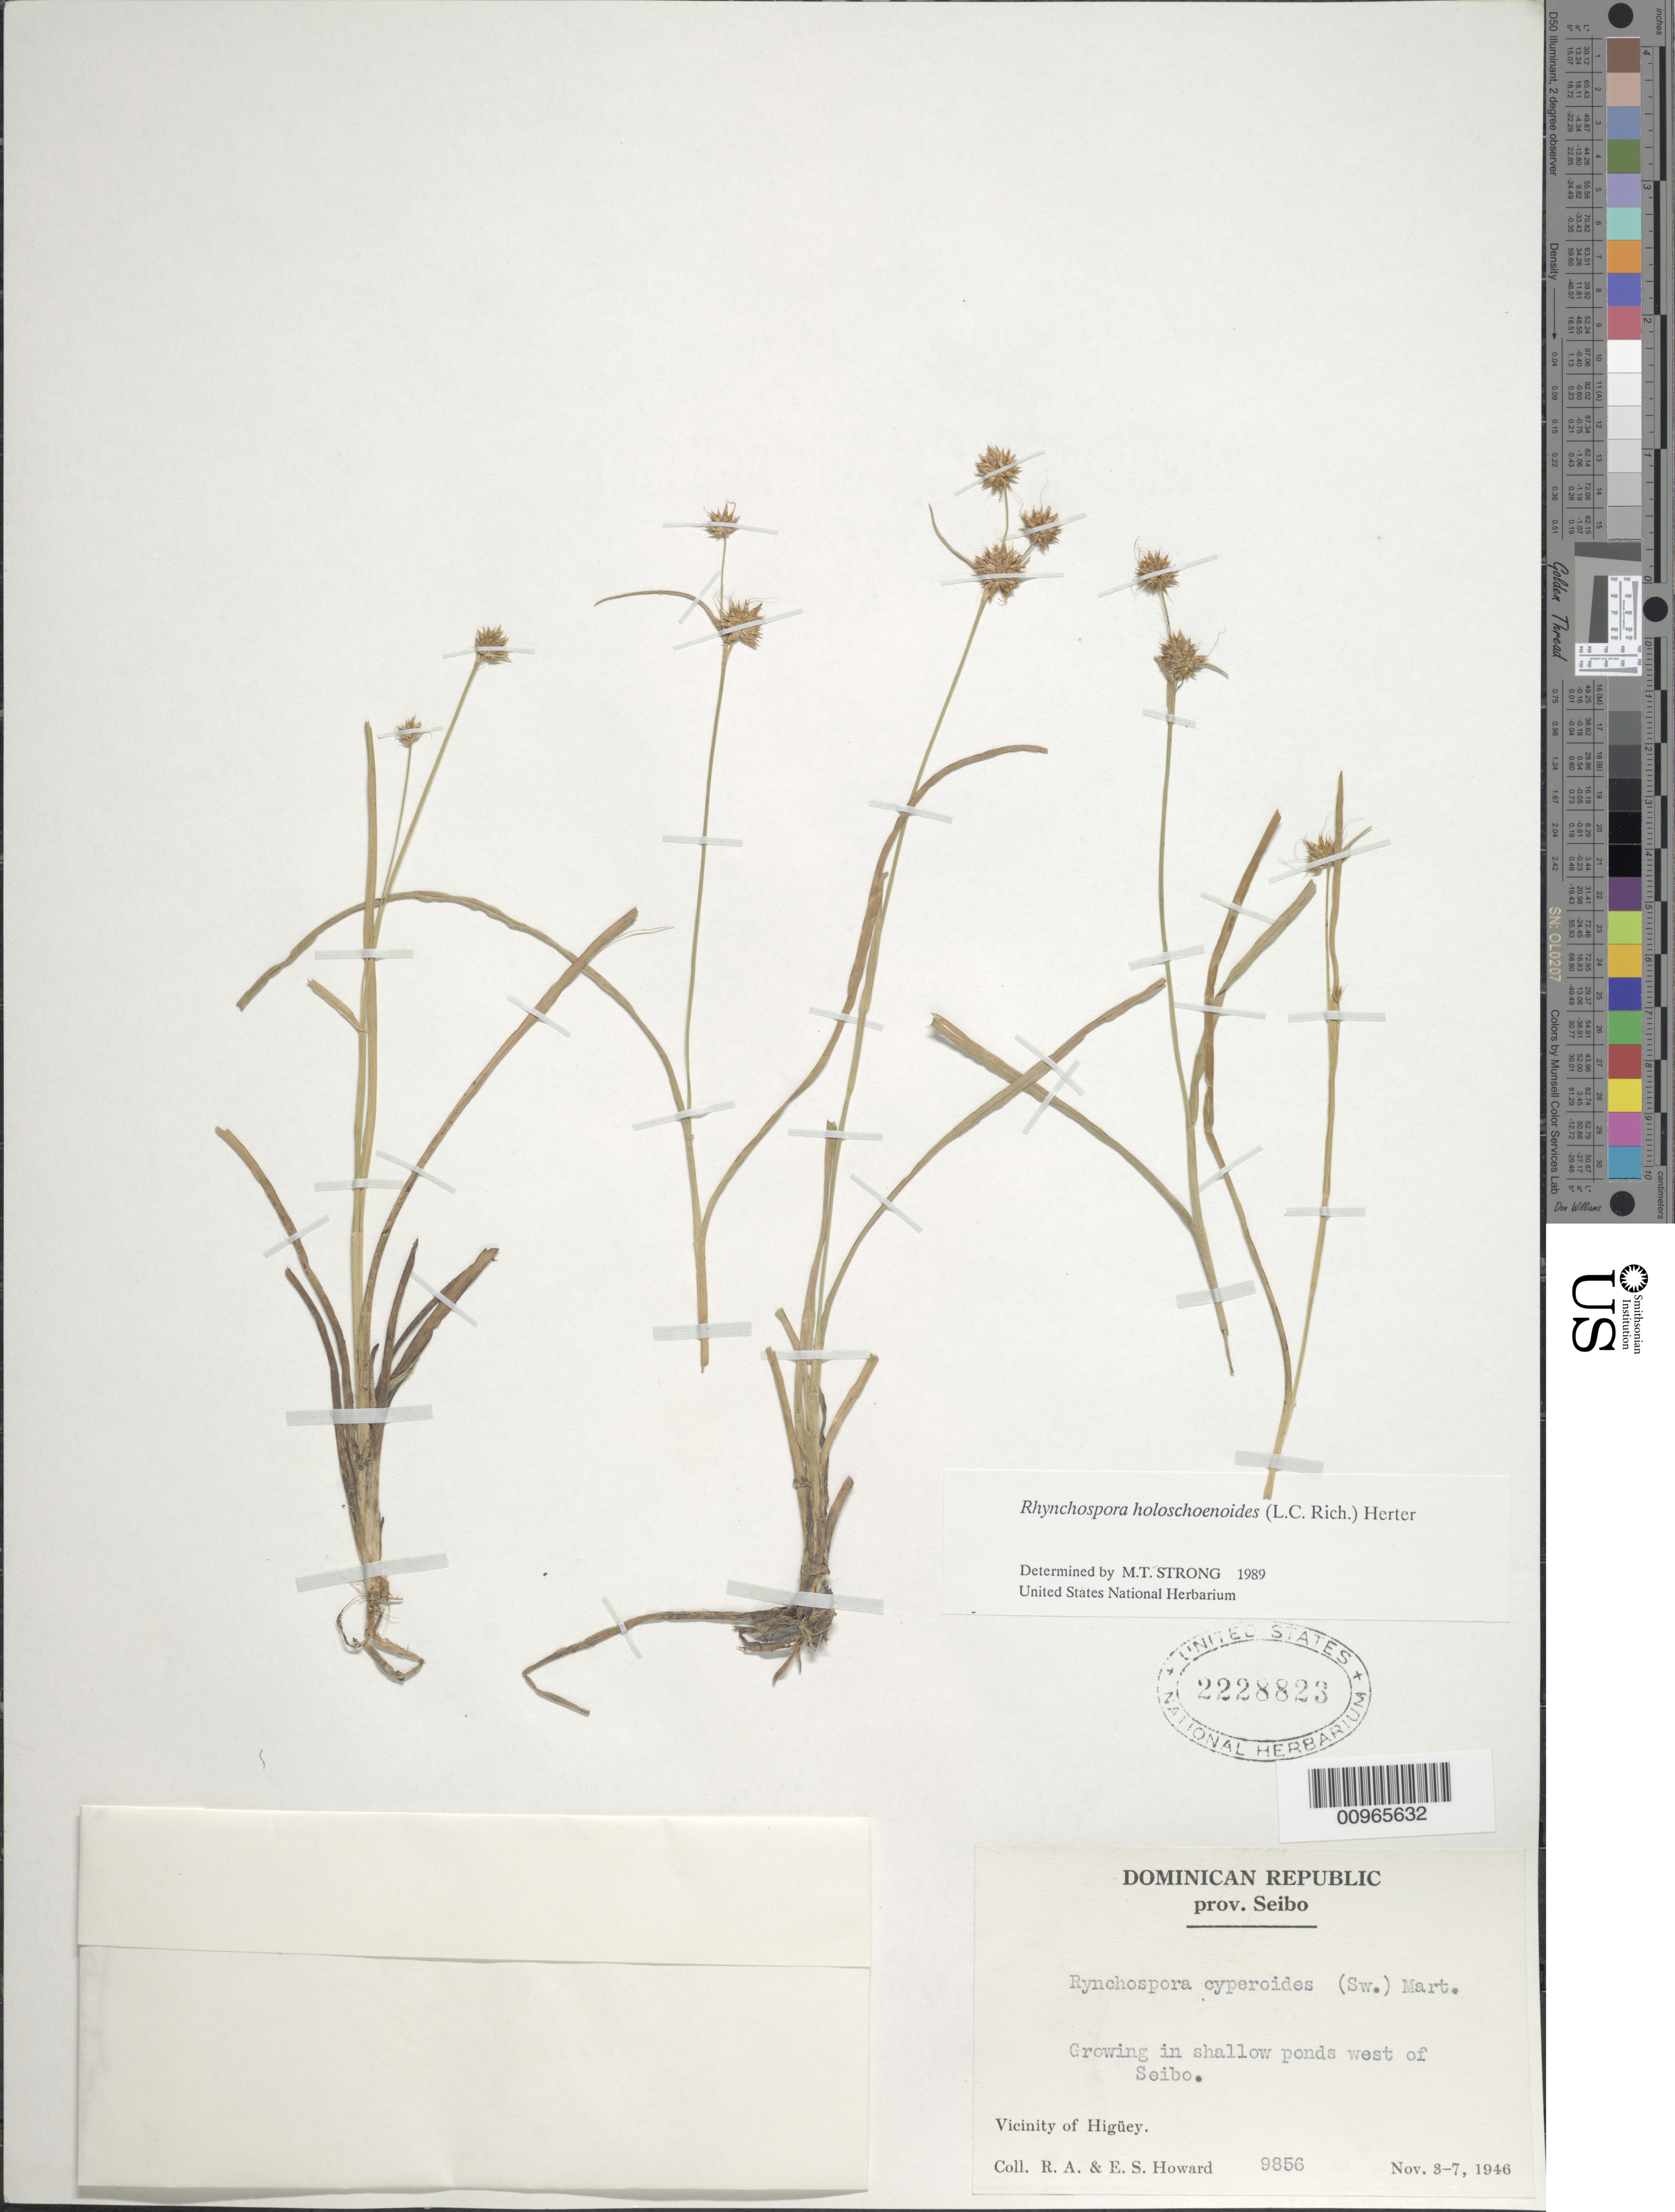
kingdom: Plantae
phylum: Tracheophyta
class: Liliopsida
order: Poales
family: Cyperaceae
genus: Rhynchospora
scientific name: Rhynchospora holoschoenoides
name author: (Rich.) Herter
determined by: Strong, M. T., (US), Smithsonian Institution - National Museum of Natural History (UNITED STATES)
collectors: R. A. Howard & E. S. Howard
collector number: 9856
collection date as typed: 03 Nov 1946 to 07 Nov 1946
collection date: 1946-11-03/1946-11-07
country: Dominican Republic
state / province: El Seibo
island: Hispaniola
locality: Vicinity of Higüey, ponds W of Seibo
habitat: Growing in shallow ponds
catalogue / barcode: US 2228823